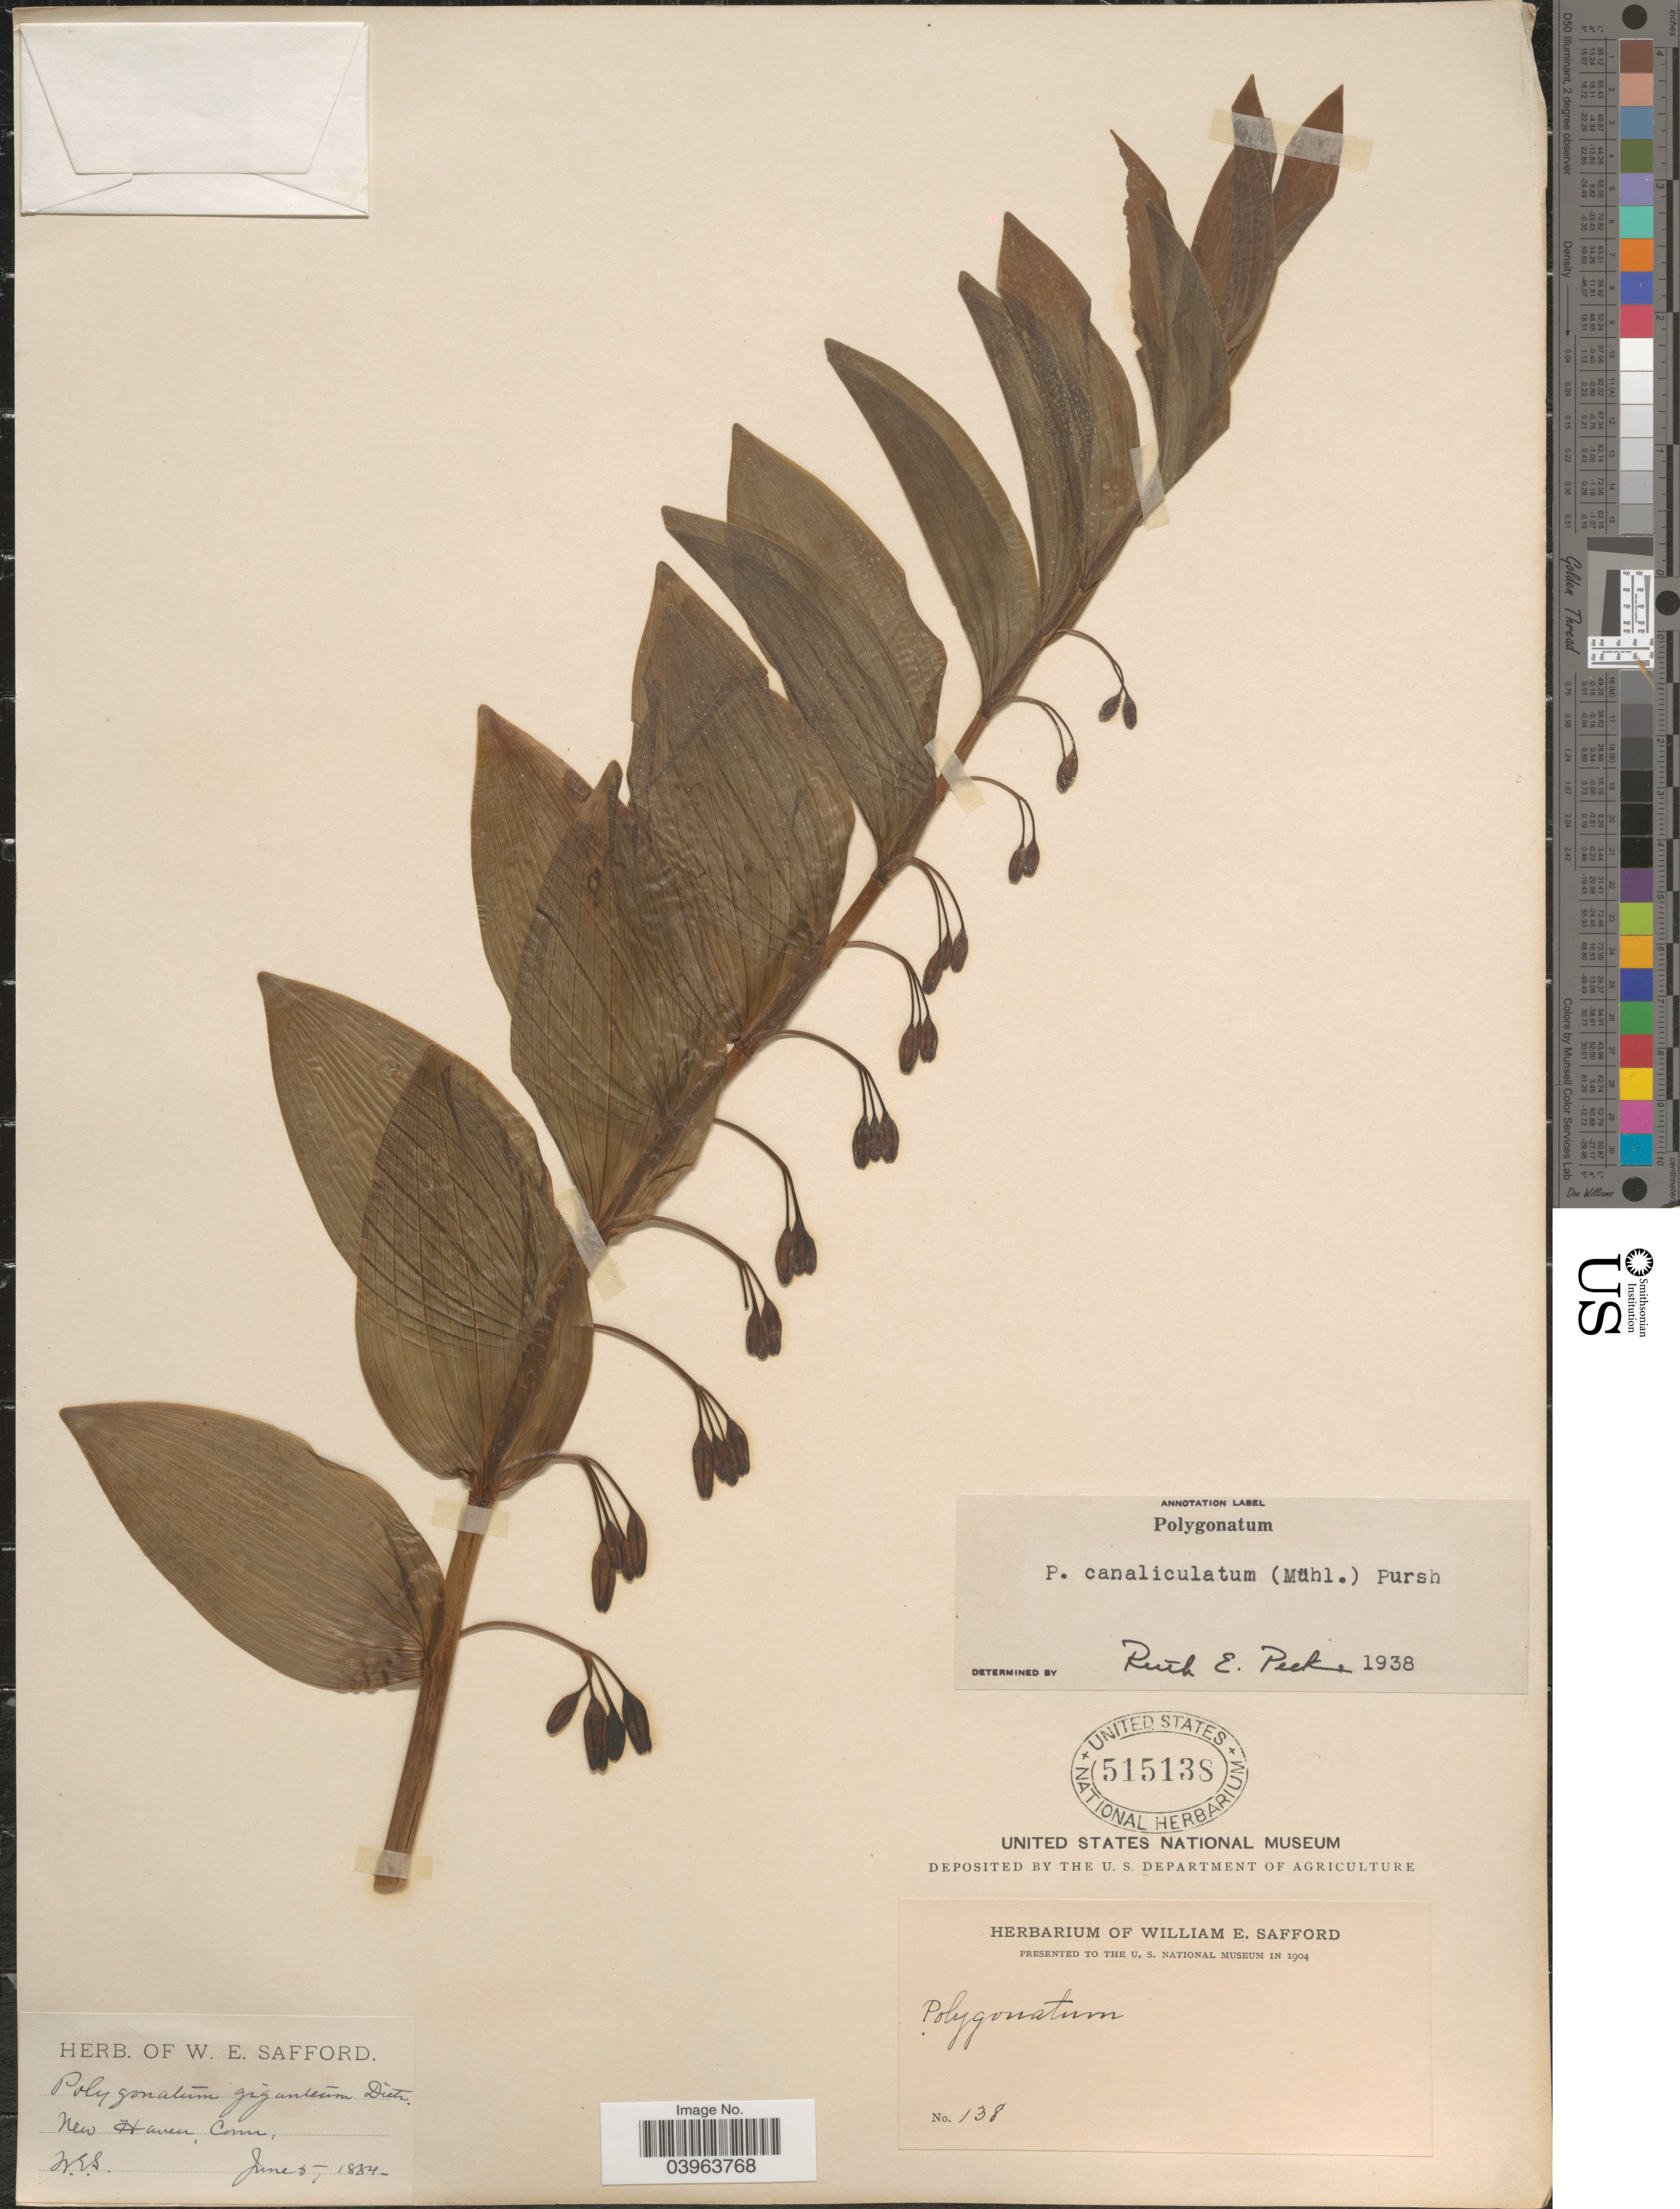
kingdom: Plantae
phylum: Tracheophyta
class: Liliopsida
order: Asparagales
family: Asparagaceae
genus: Polygonatum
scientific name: Polygonatum commutatum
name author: (Schult. f.) A. Dietr.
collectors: W. E. Safford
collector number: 138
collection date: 1884-06-05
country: United States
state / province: Connecticut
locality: New Haven.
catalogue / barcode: US 515138